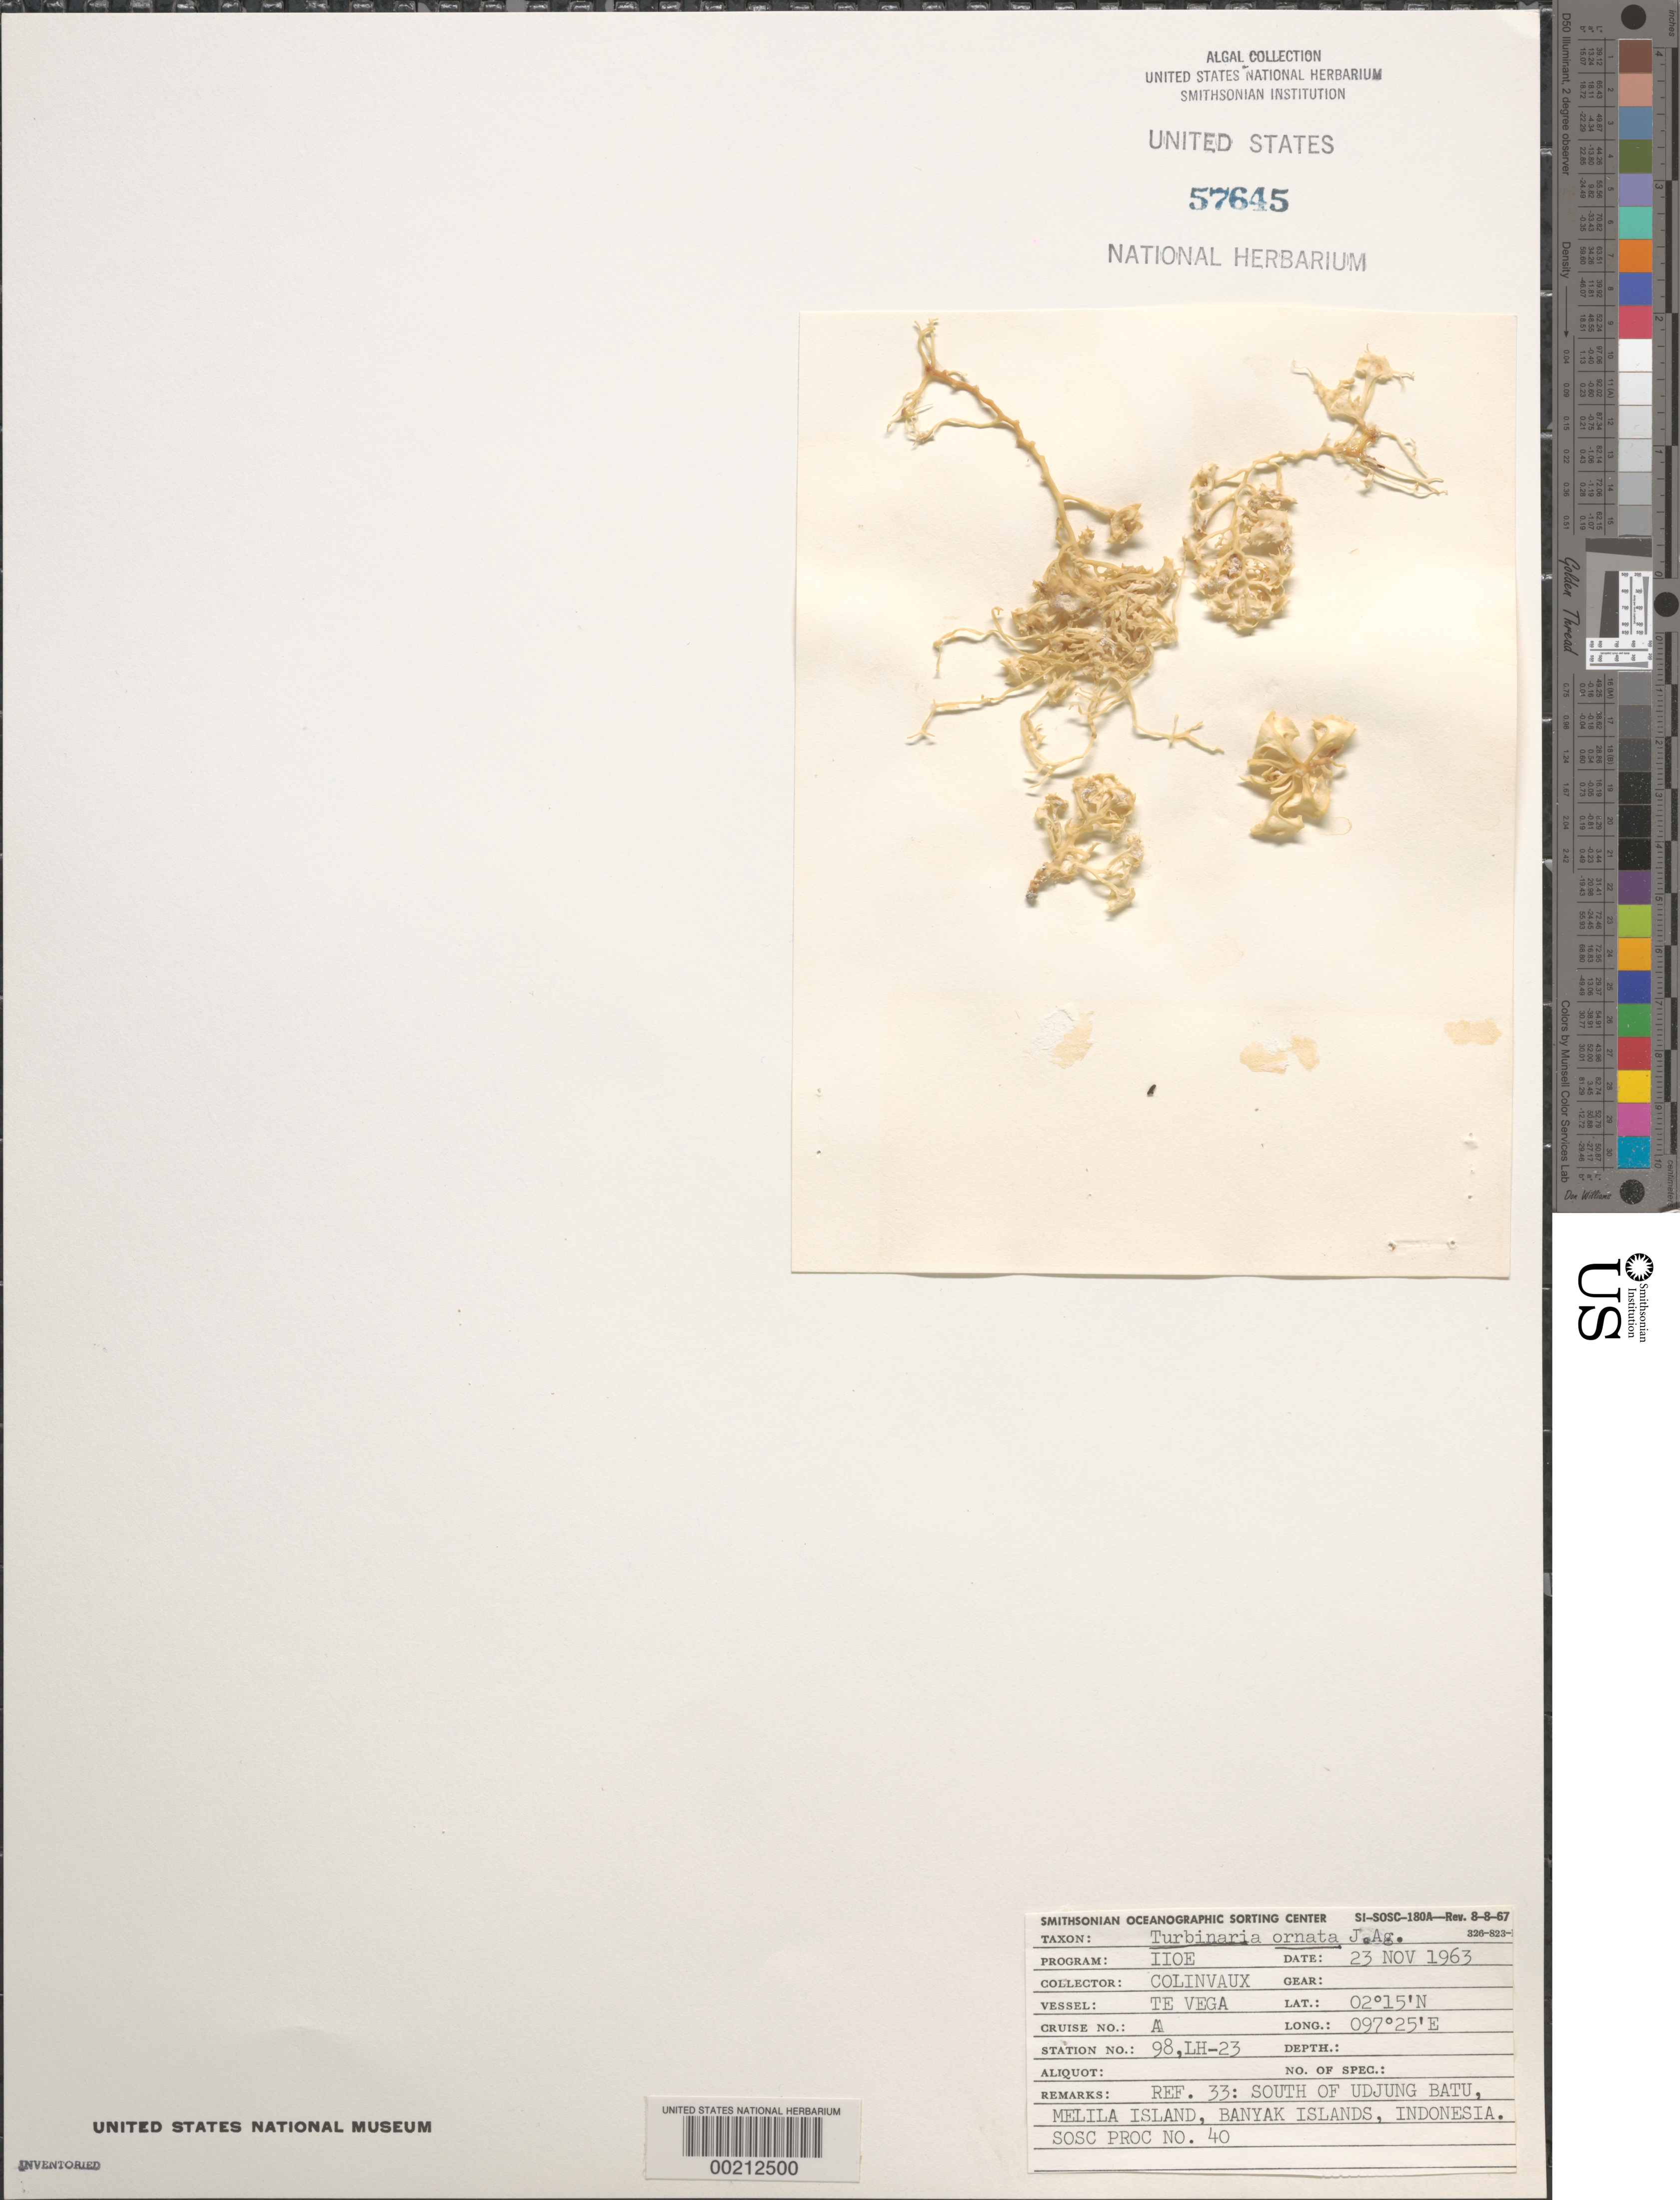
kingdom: Chromista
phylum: Ochrophyta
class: Phaeophyceae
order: Fucales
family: Sargassaceae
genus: Turbinaria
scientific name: Turbinaria ornata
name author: (Turner) J. Agardh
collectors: L. Hillis-Colinvaux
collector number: LH-23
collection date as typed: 23 Nov 1963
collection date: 1963-11-23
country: Indonesia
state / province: Sumatra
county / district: Aceh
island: Melila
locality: S of Udjung Batu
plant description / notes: Te Vega Cruise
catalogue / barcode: US 57645